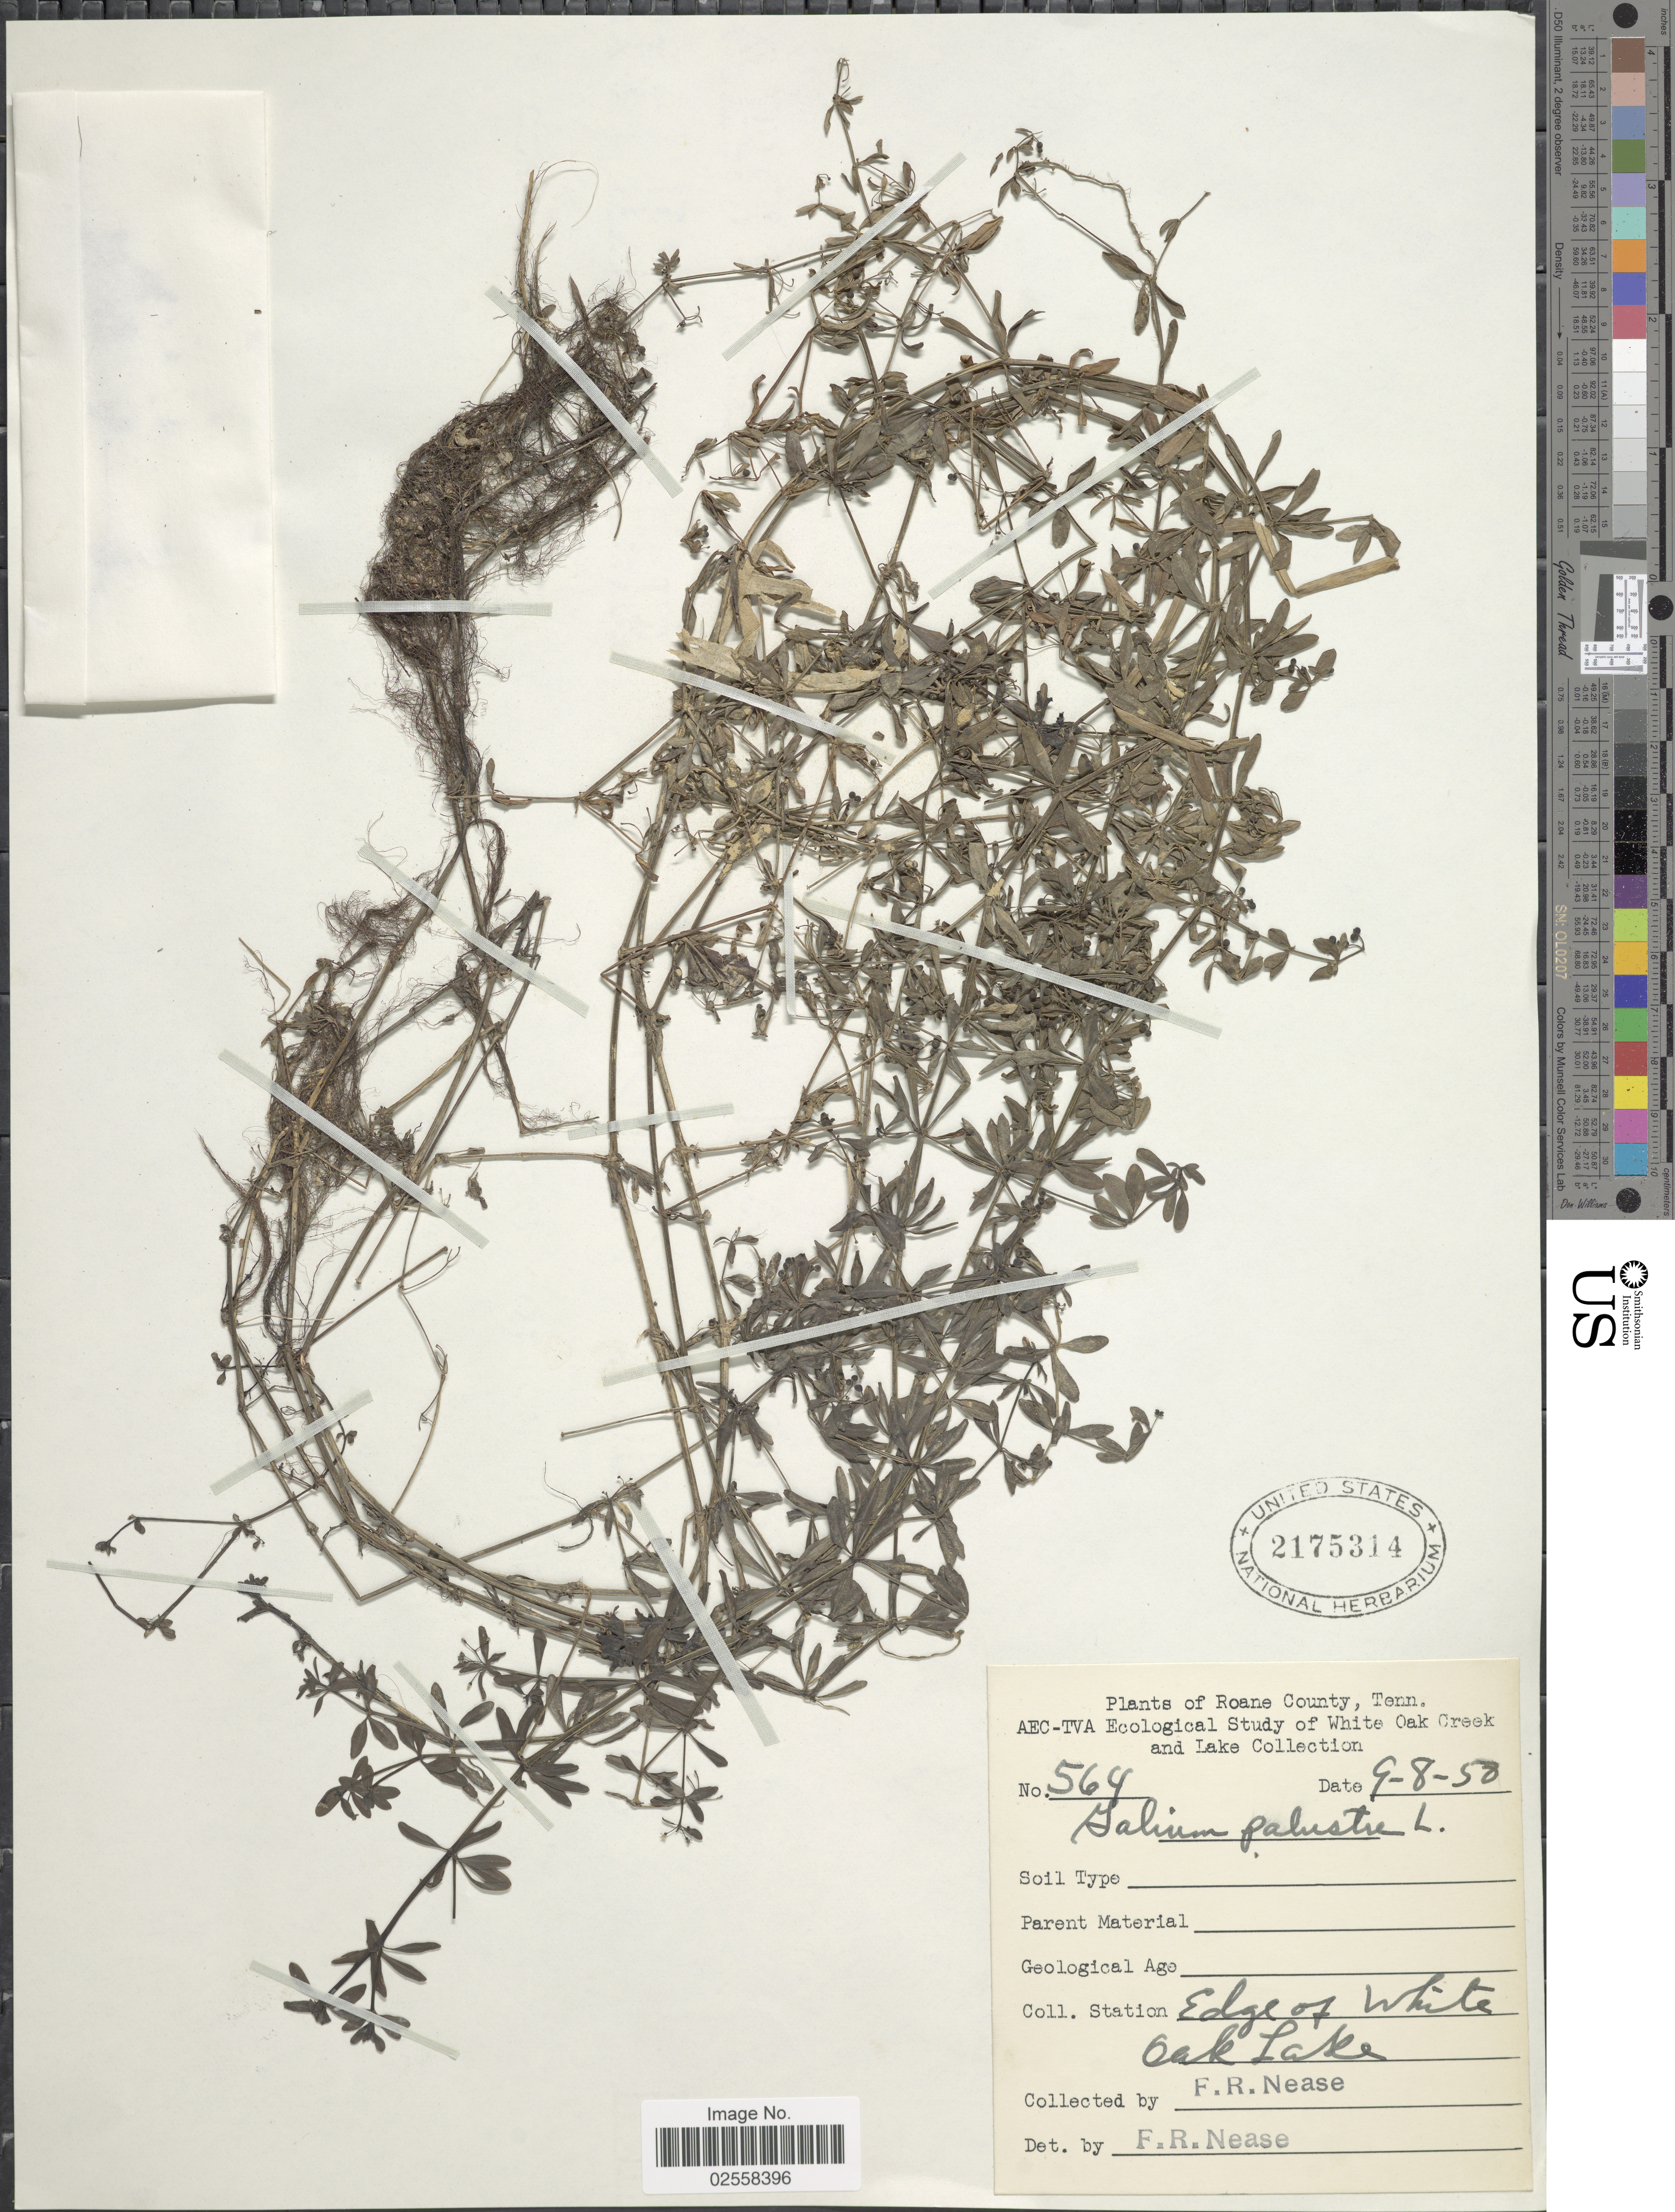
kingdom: Plantae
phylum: Tracheophyta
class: Magnoliopsida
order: Gentianales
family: Rubiaceae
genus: Galium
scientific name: Galium plumosum subsp. plumosum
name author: Rusby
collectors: F. Nease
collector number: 564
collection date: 1950-09-08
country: United States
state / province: Tennessee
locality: Roane County, Tenn., White Oak Creek and Lake, edge of White Oak Lake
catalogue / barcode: US 2175314